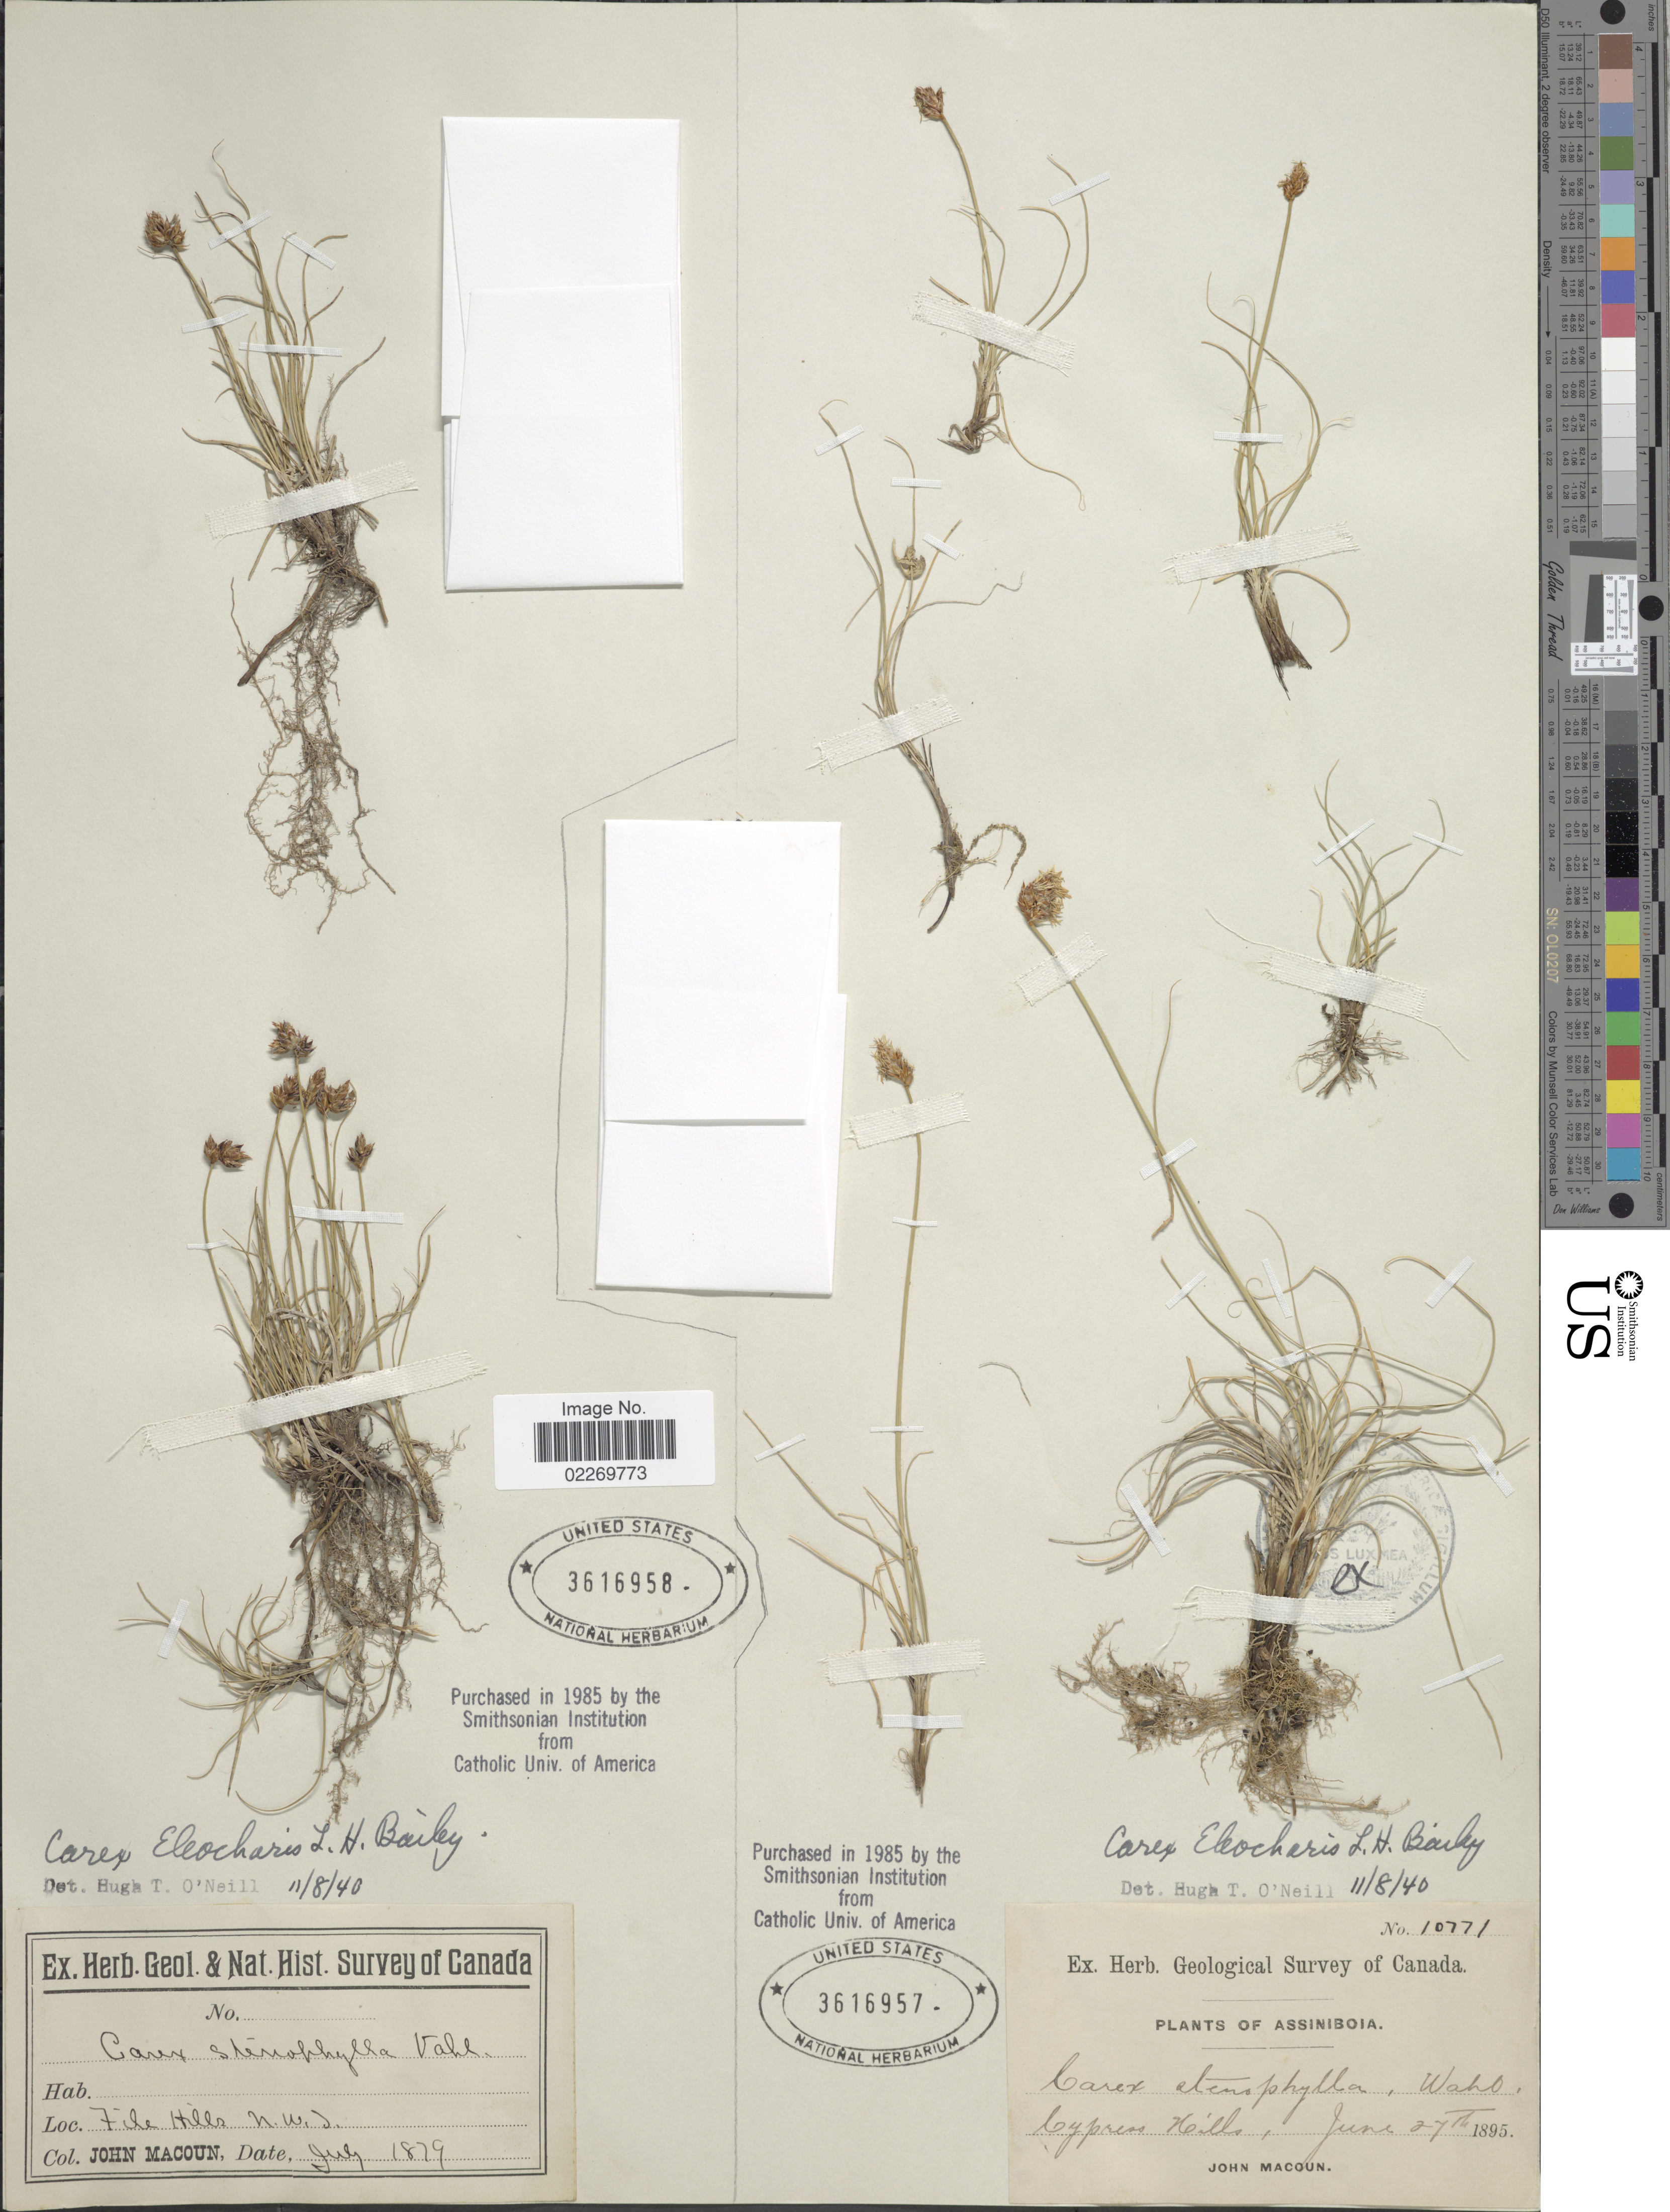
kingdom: Plantae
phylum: Tracheophyta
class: Liliopsida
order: Poales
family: Cyperaceae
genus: Carex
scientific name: Carex eleocharis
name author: L.H. Bailey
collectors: J. Macoun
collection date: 1879-07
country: Canada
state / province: Saskatchewan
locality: File Hills, N.W.S.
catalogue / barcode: US 3616958-2